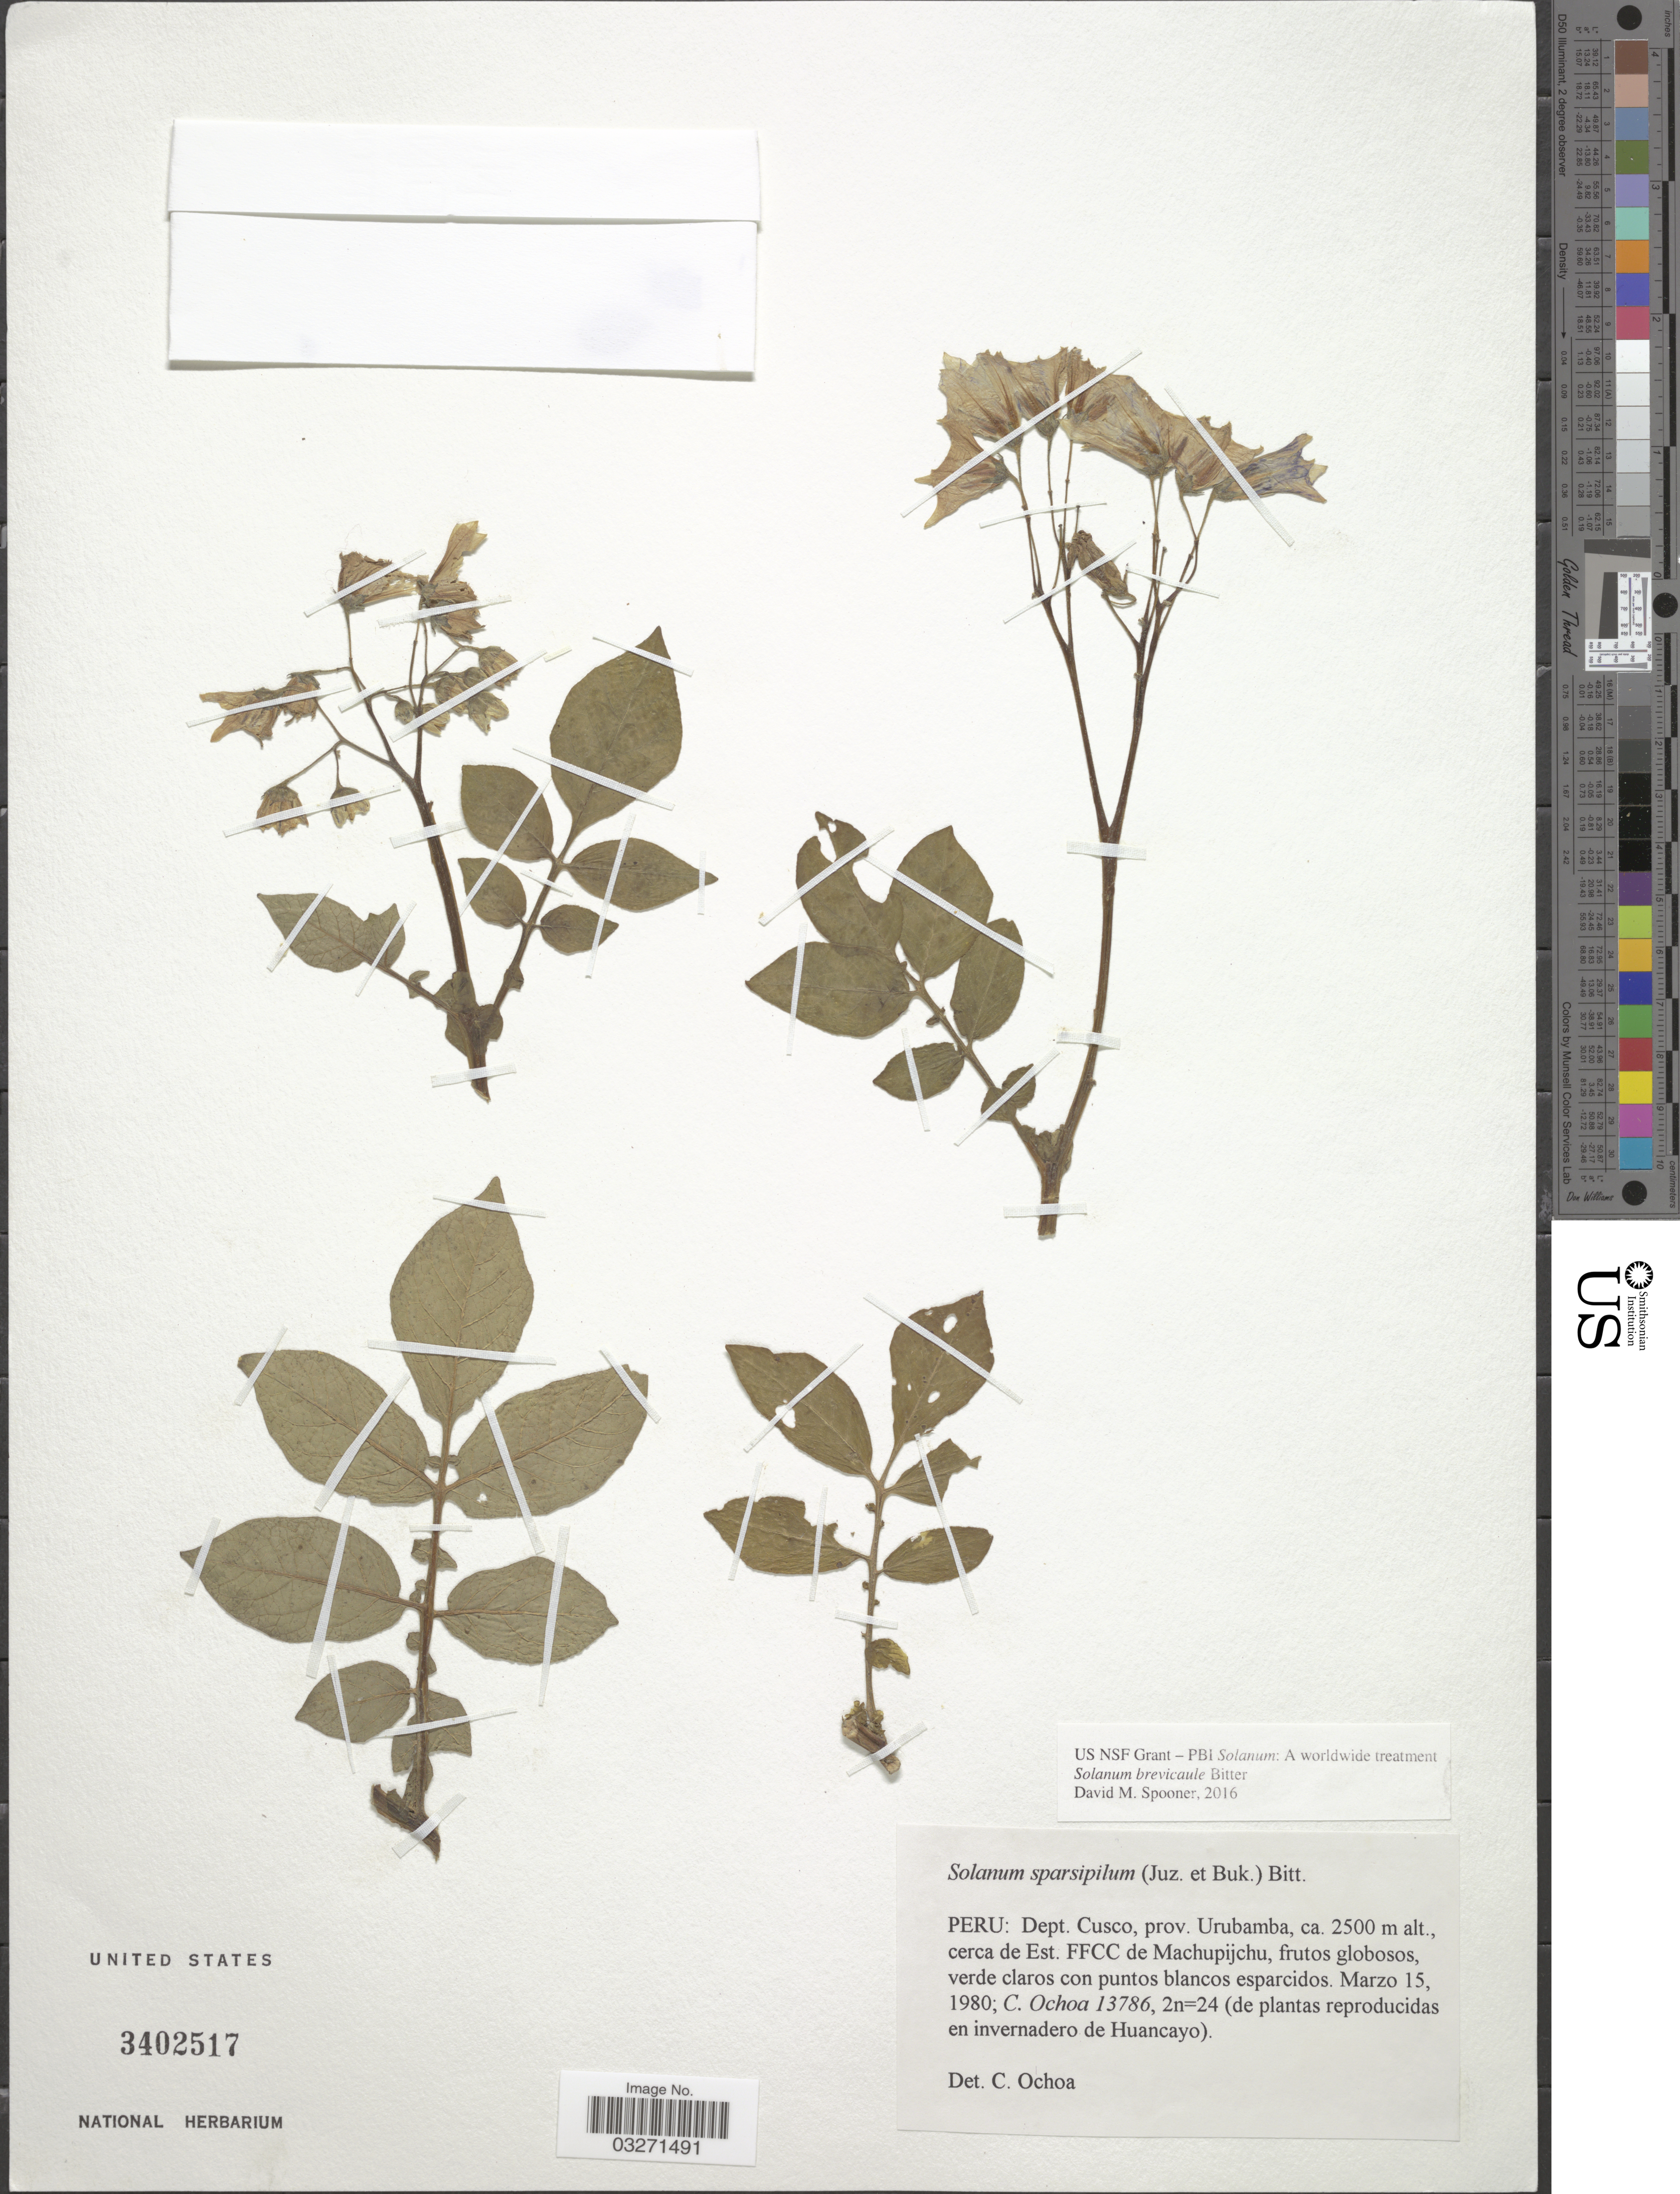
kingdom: Plantae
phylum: Tracheophyta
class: Magnoliopsida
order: Solanales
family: Solanaceae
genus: Solanum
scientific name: Solanum brevicaule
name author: Bitter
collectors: C. Ochoa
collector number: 13786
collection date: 1980-03-15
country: Peru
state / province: Cusco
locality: Dept. Cusco, prov. Urubamba, cerca de Est. FFCC de Machupijchu.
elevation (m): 2500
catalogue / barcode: US 3402517